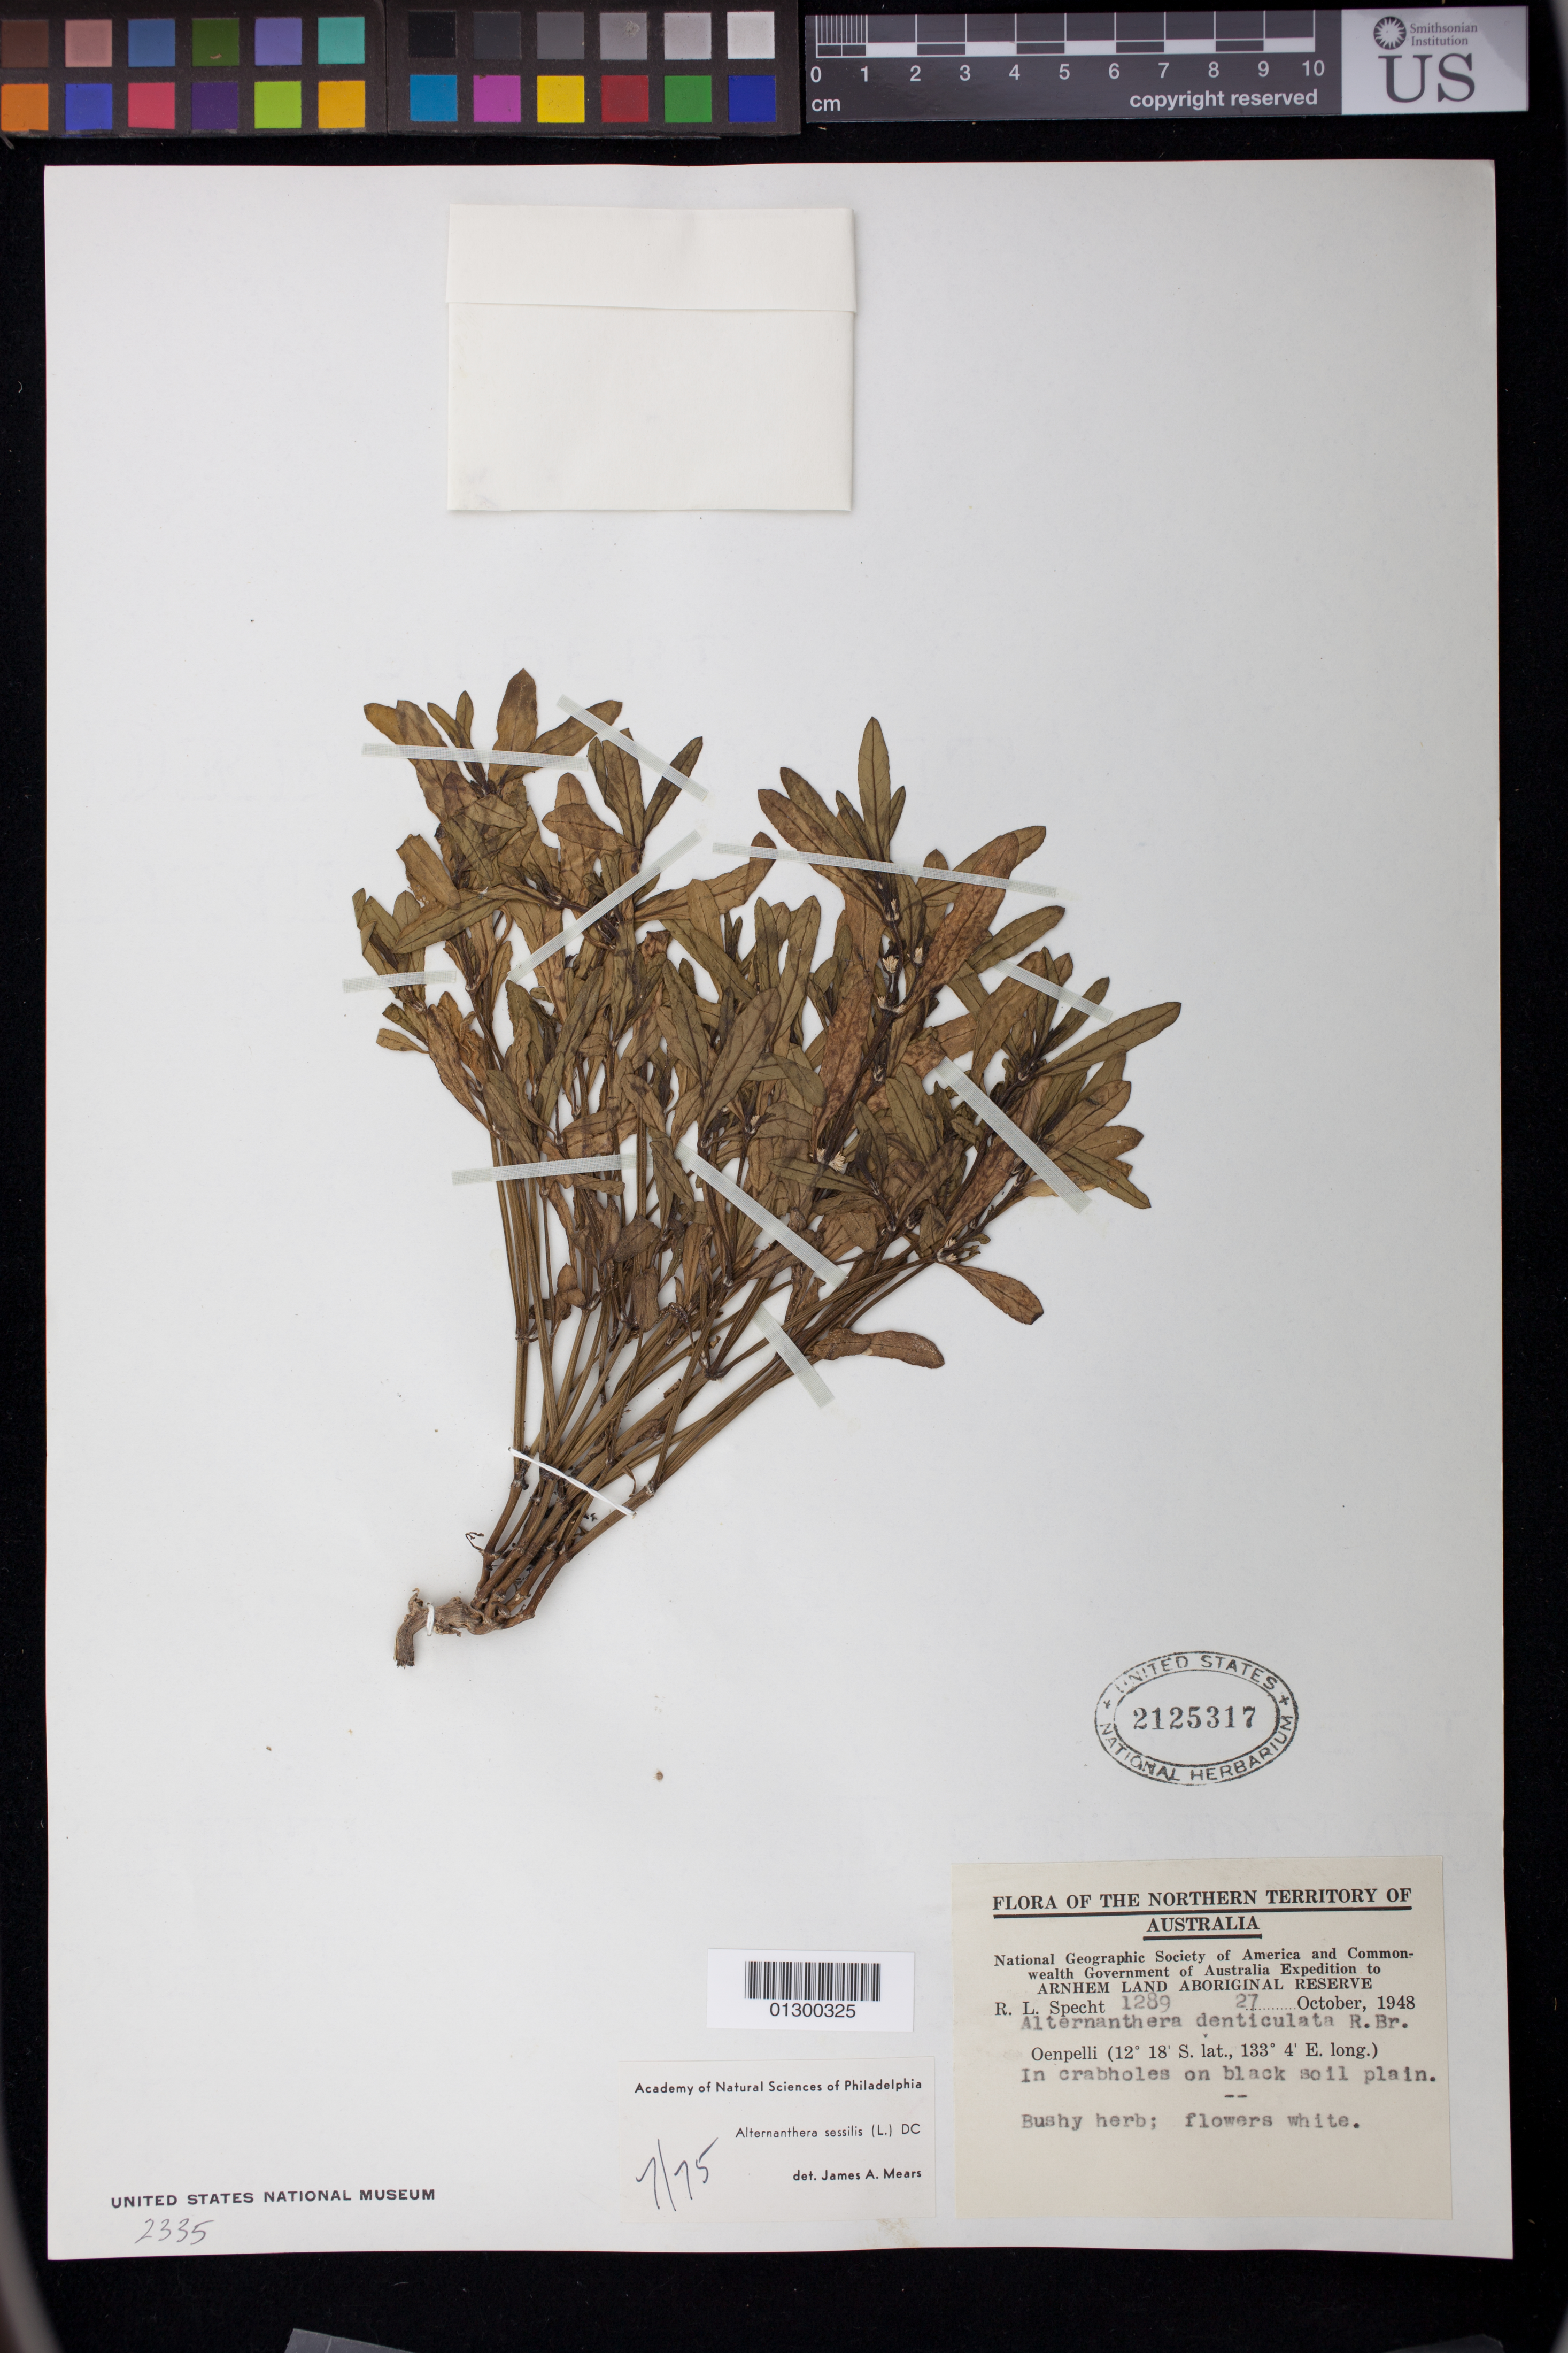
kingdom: Plantae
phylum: Tracheophyta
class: Magnoliopsida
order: Caryophyllales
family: Amaranthaceae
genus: Alternanthera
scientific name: Alternanthera sessilis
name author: (L.) DC.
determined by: Mears, J. A., (PH), Academy of Natural Sciences of Philadelphia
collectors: R. L. Specht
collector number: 1289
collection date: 1948-10-27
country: Australia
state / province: Northern Territory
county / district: West Arnhem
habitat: In crabholes on black soil plain.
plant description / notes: Bushy herb; flowers white.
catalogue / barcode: US 2125317